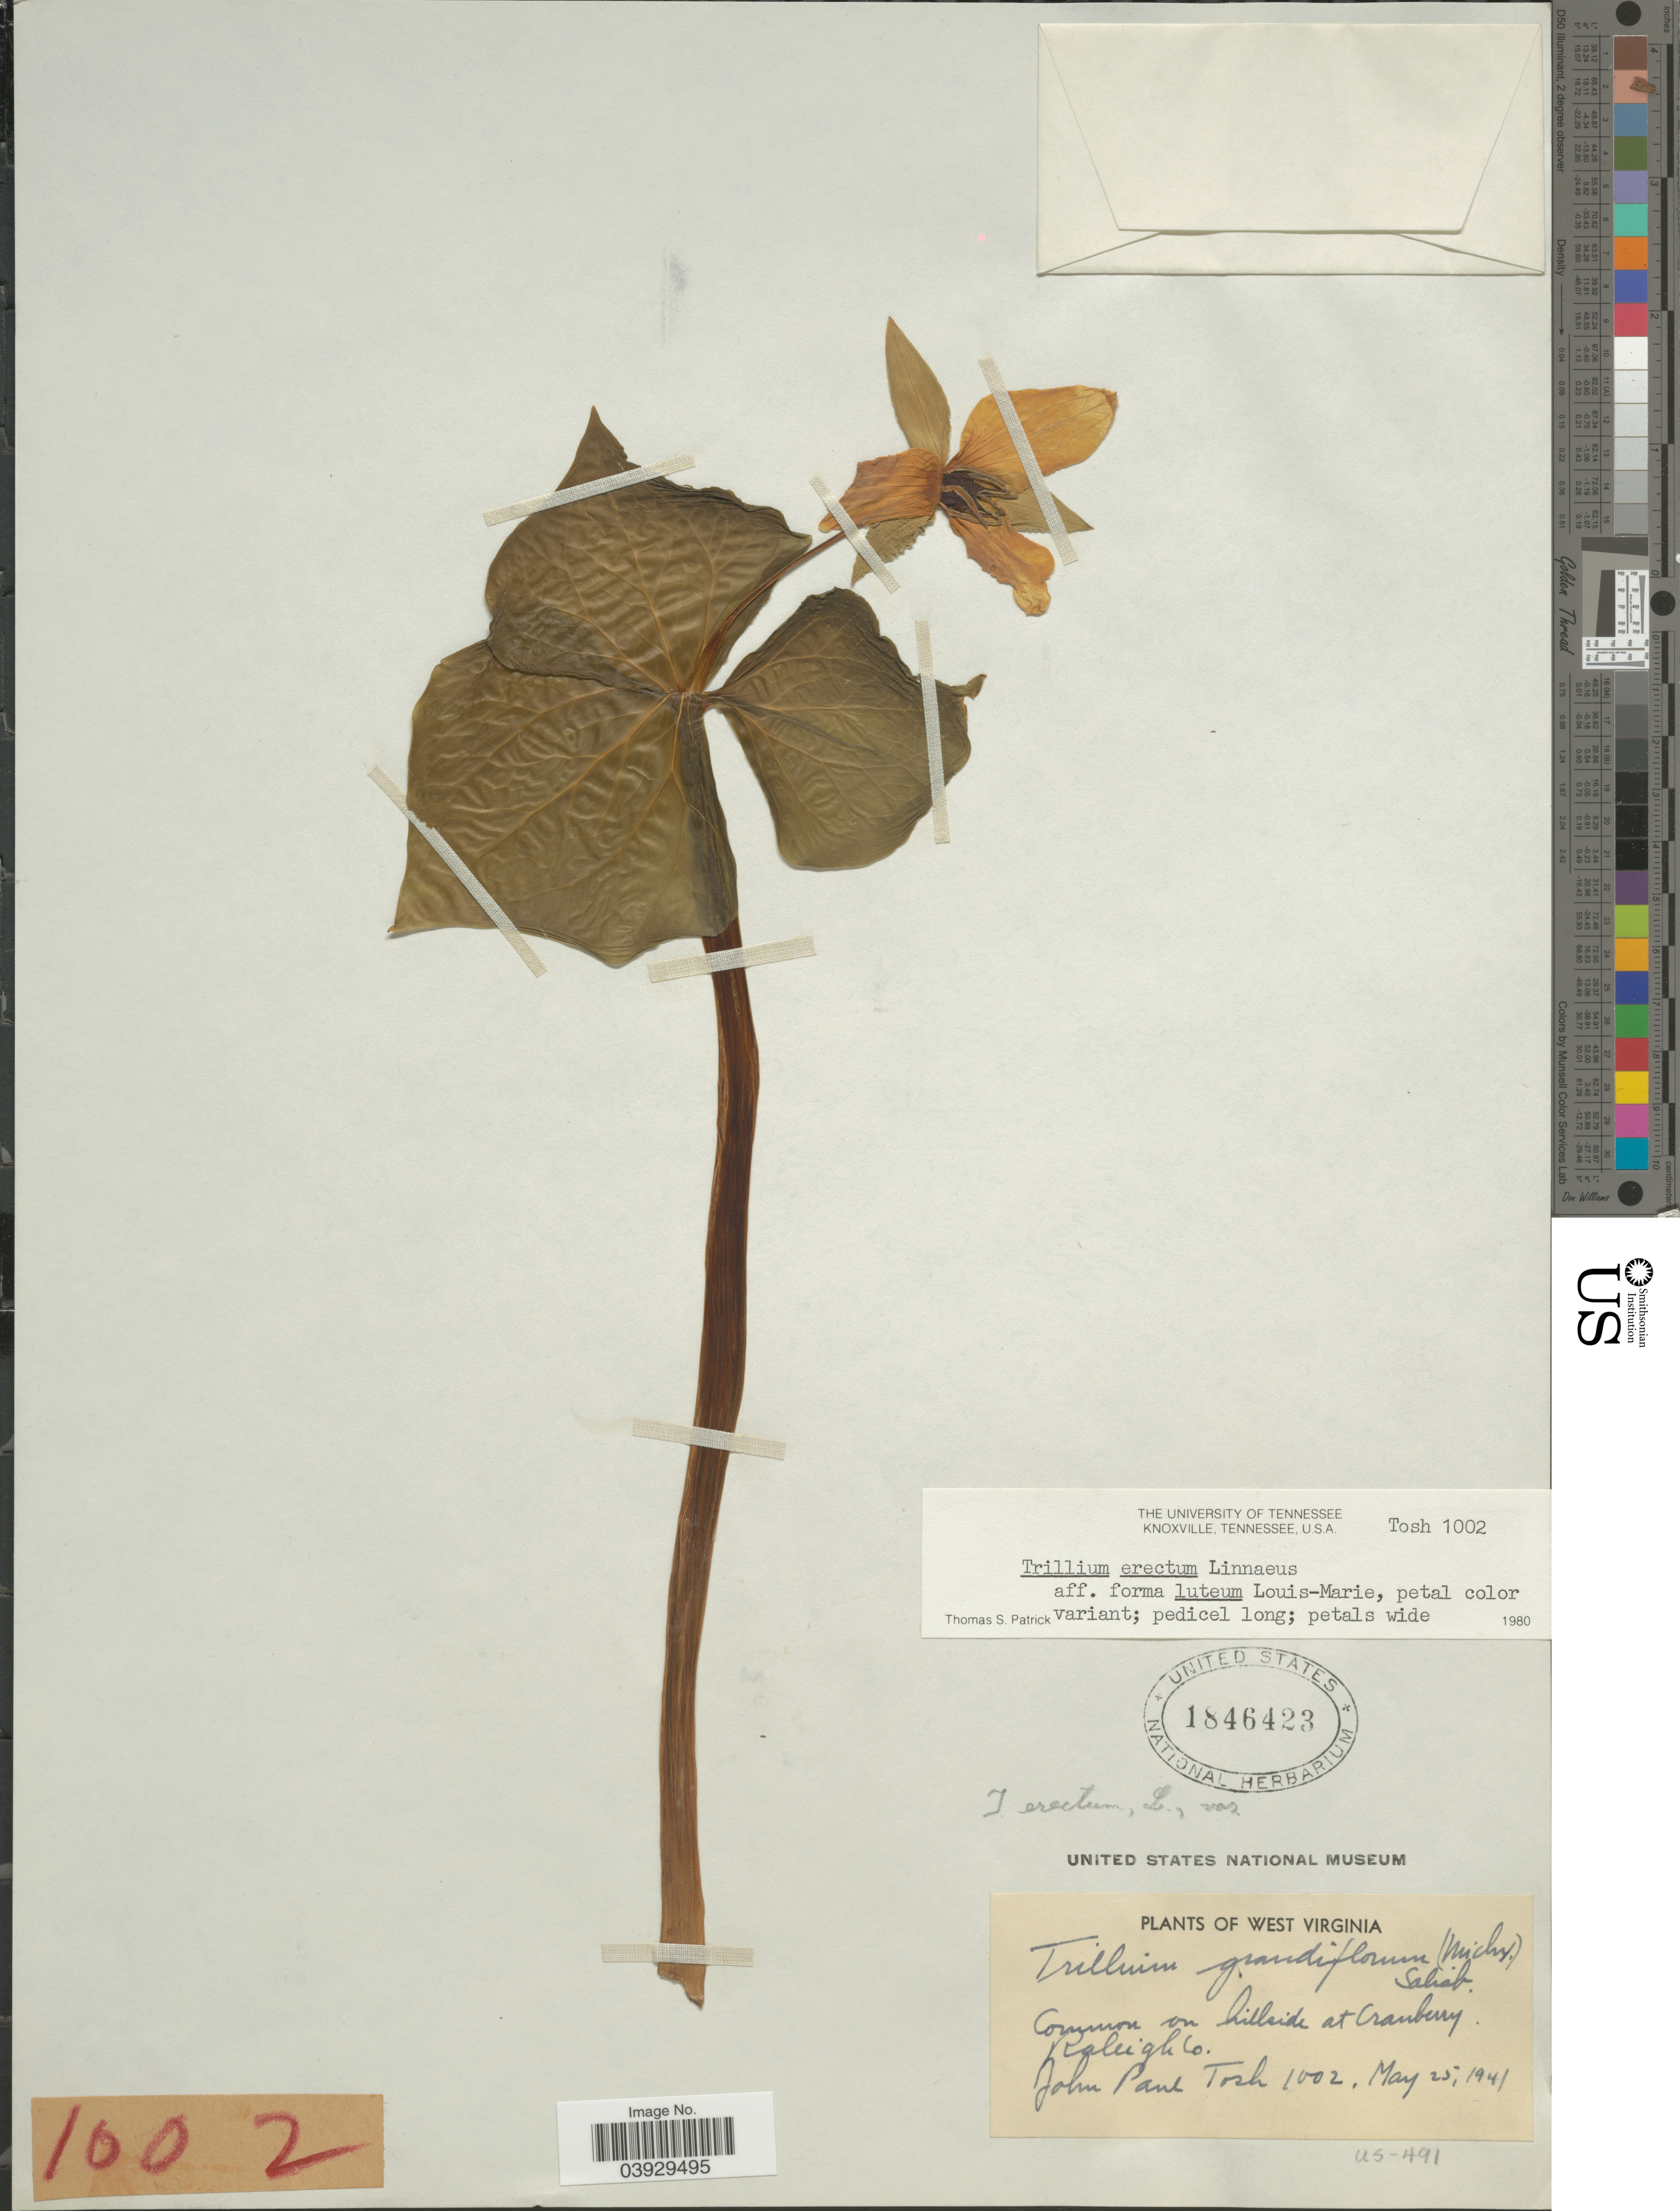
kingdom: Plantae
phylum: Tracheophyta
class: Liliopsida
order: Liliales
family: Melanthiaceae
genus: Trillium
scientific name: Trillium erectum f. luteum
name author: Louis-Marie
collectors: J. Tosh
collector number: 1002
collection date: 1941-05-25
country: United States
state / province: West Virginia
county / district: Raleigh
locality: On hillside at Cranberry Raleigh Co.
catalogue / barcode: US 1846423